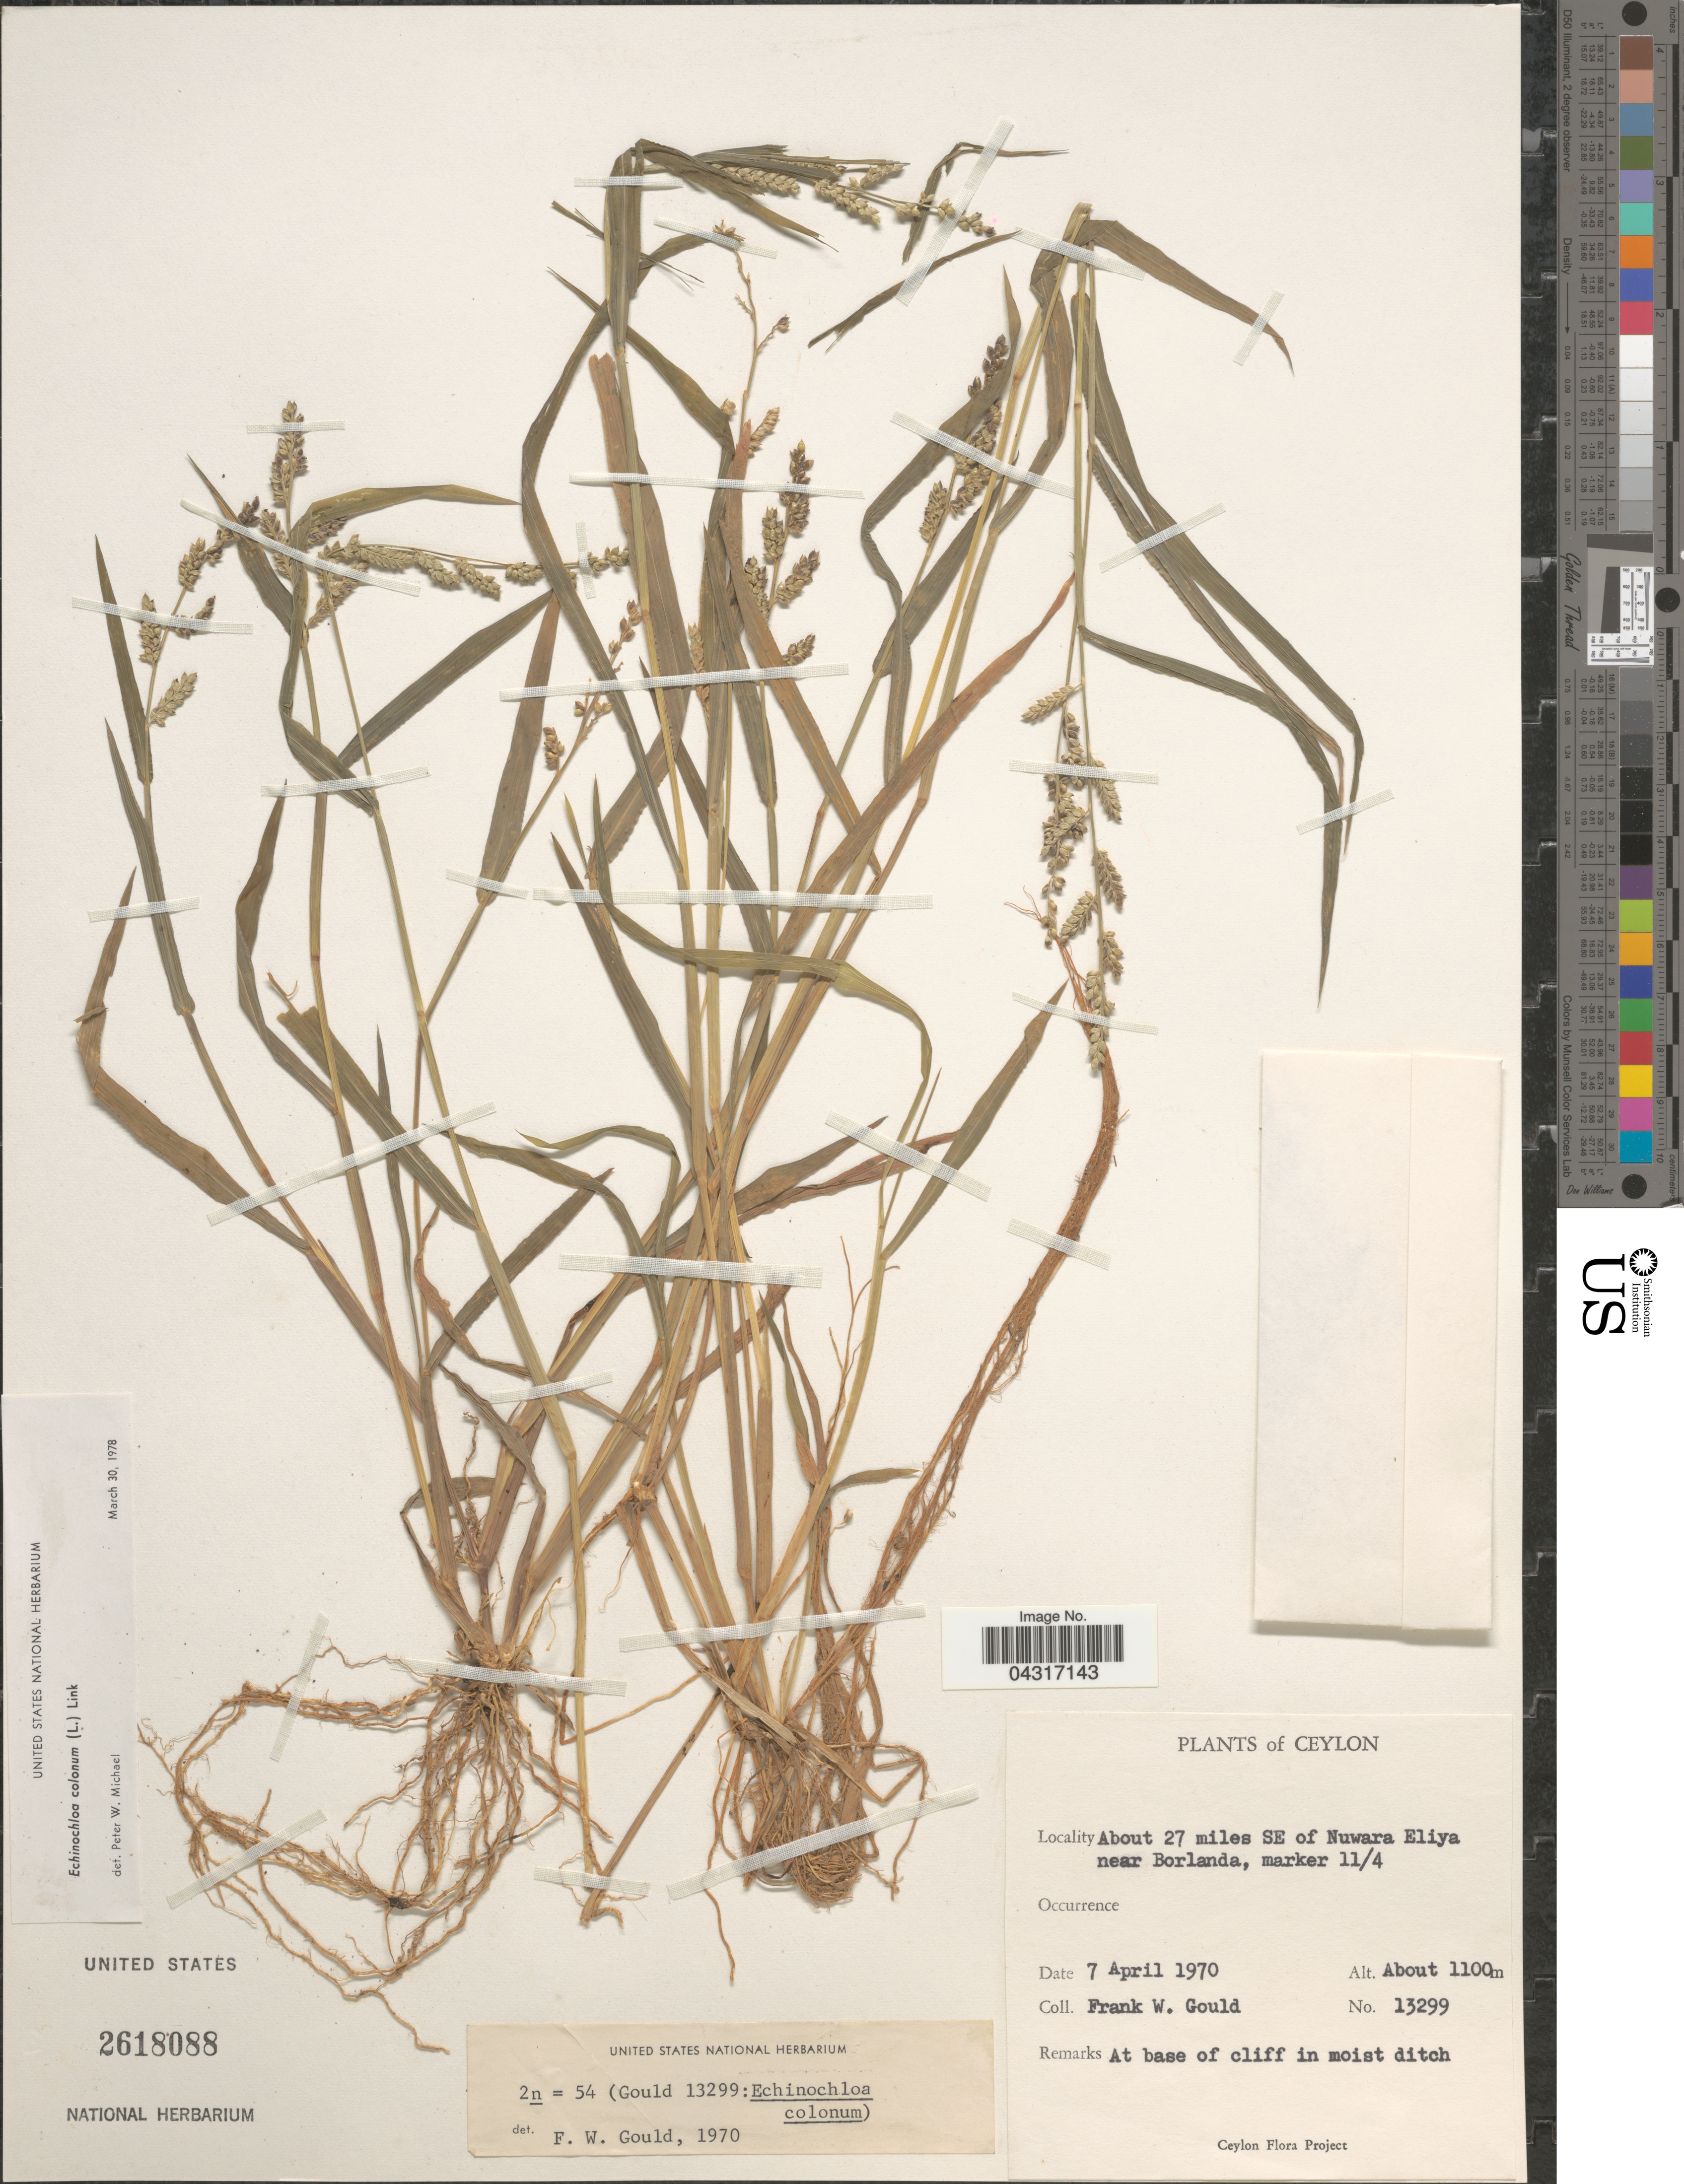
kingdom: Plantae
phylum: Tracheophyta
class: Liliopsida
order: Poales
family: Poaceae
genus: Echinochloa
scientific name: Echinochloa colona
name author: (L.) Link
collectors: F. W. Gould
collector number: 13299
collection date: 1970-04-07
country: Sri Lanka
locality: Ceylon. About 27 miles SE of Nuwara Eliya near Borlanda, marker 11/4.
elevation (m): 1100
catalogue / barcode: US 2618088